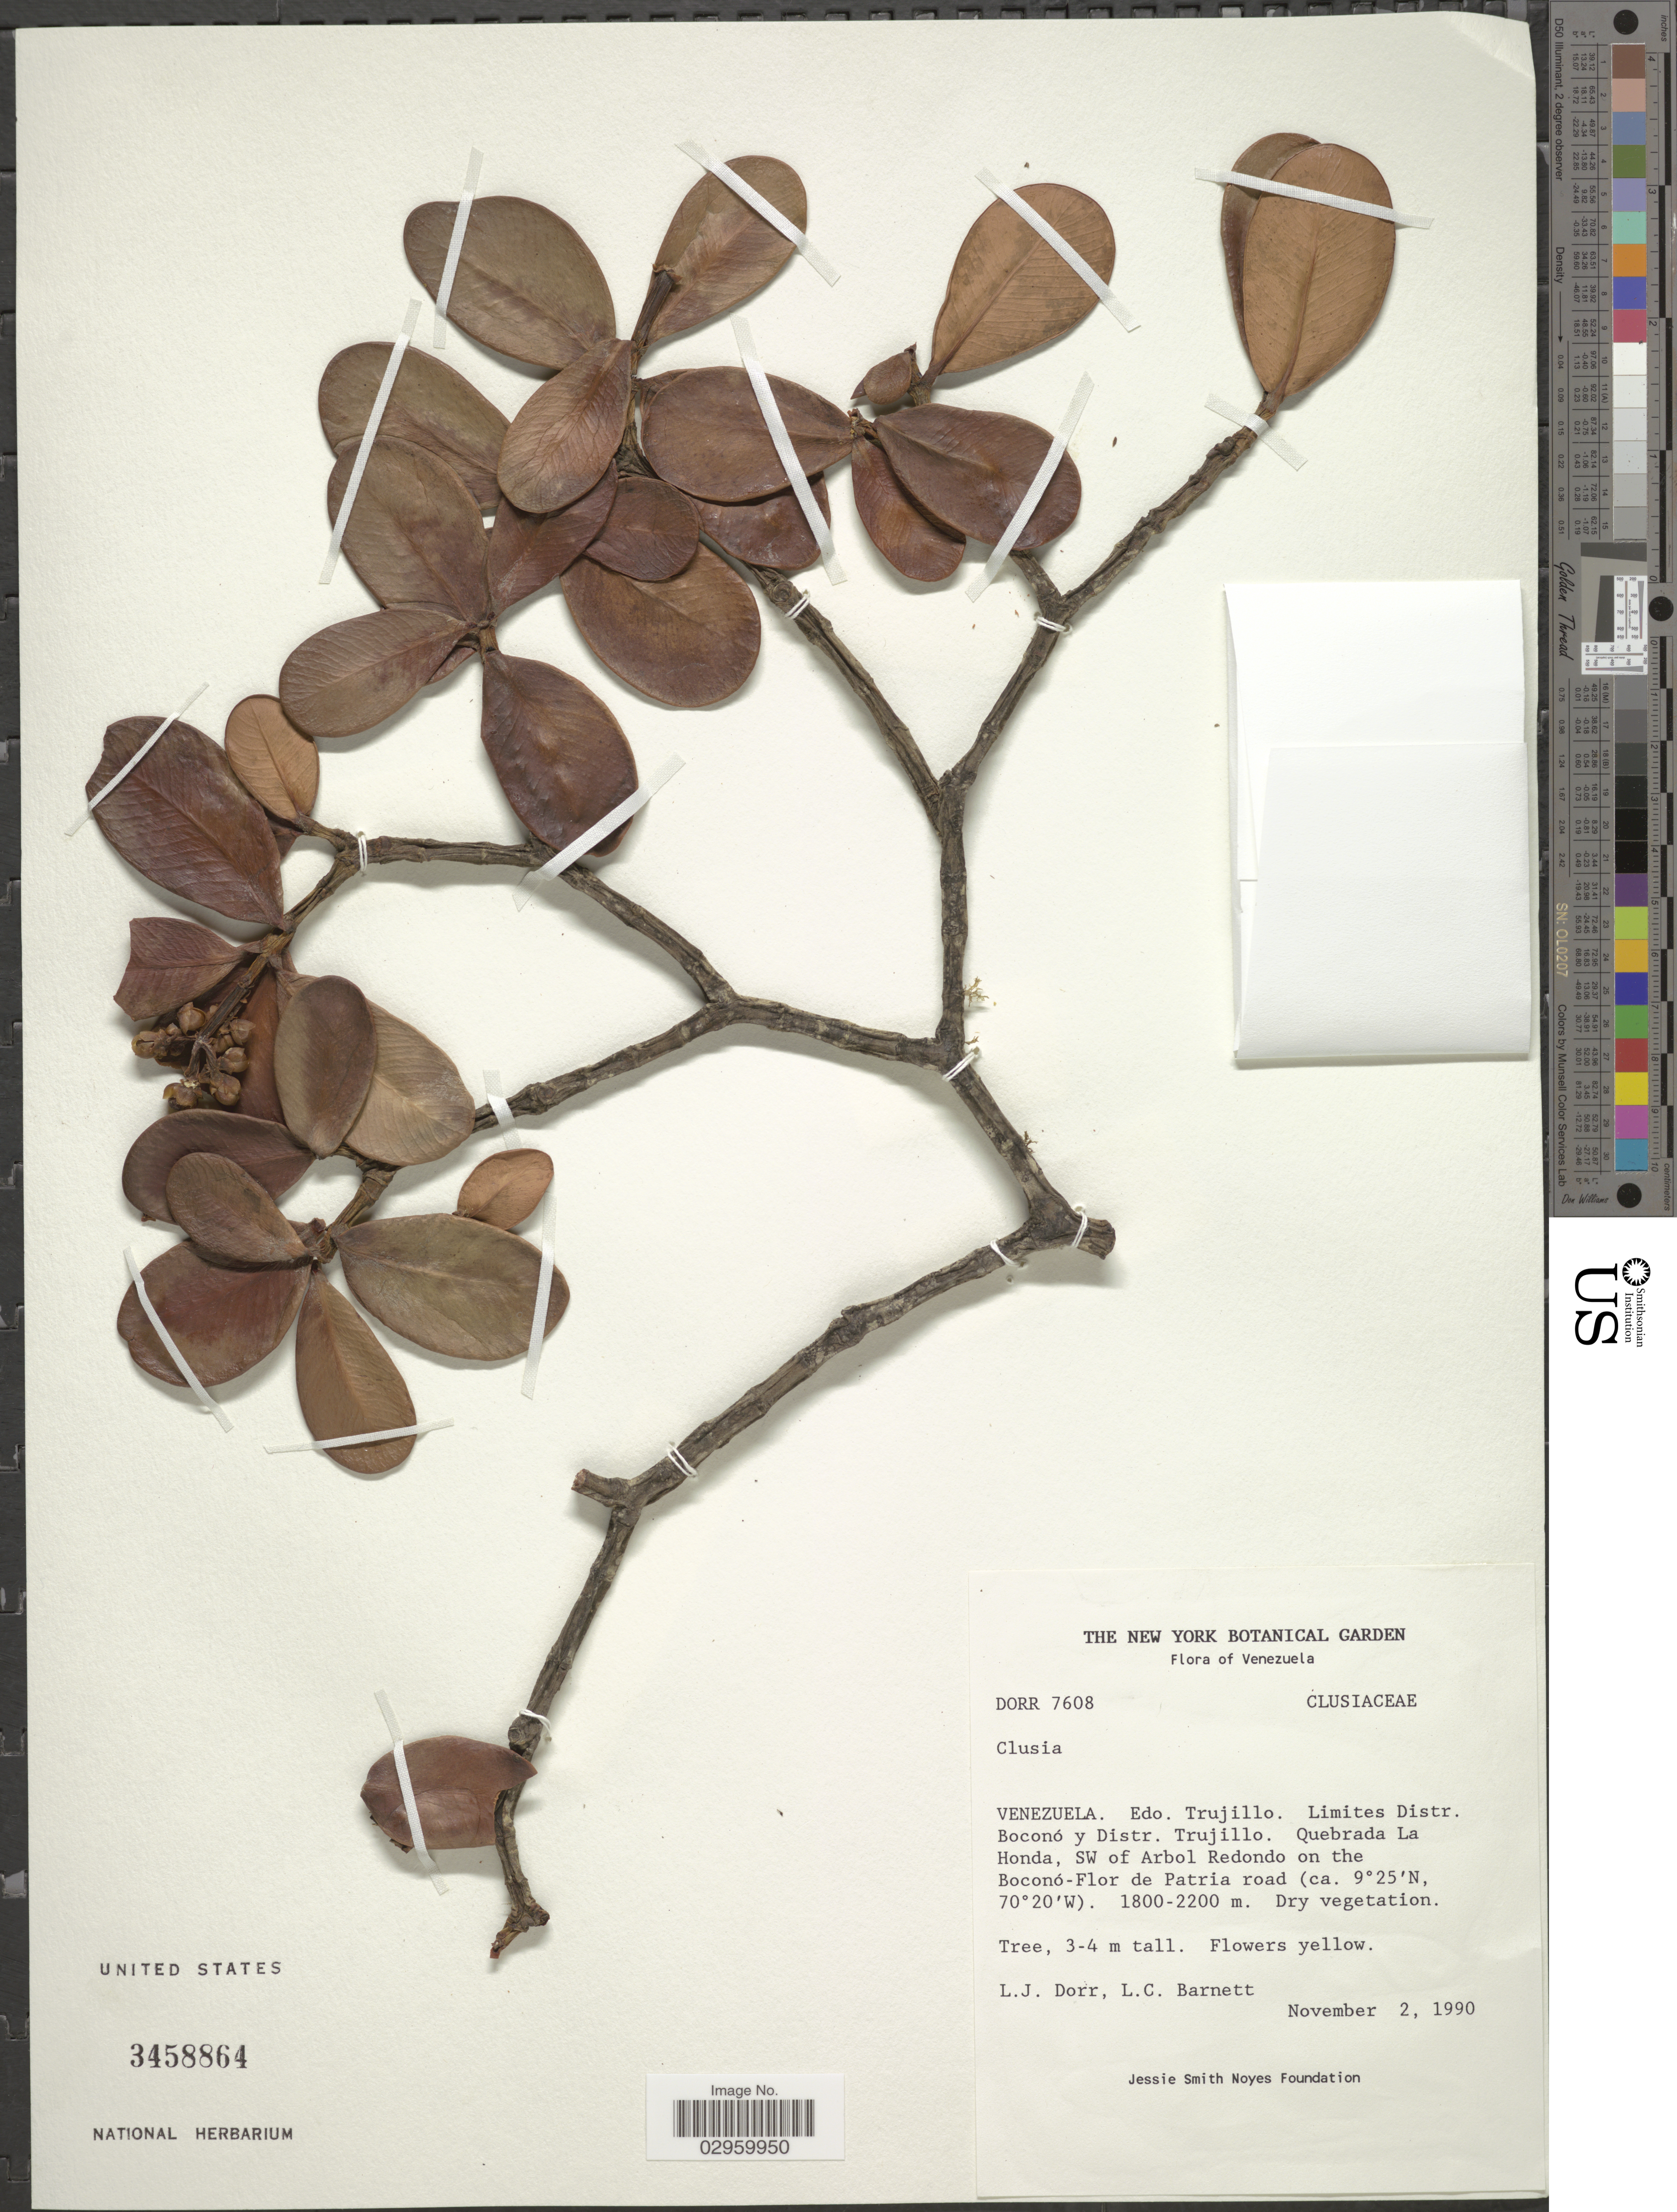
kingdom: Plantae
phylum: Tracheophyta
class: Magnoliopsida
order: Malpighiales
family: Clusiaceae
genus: Clusia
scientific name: Clusia sp.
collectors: L. J. Dorr & L. C. Barnett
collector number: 7608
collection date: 1990-11-02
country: Venezuela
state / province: Trujillo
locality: Limites Distr. Boconó y Distr. Trujillo. Quebrada La Honda, SW of Arbol Redondo on the Boconó-Flor de Patria road.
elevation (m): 1800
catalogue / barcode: US 3458864